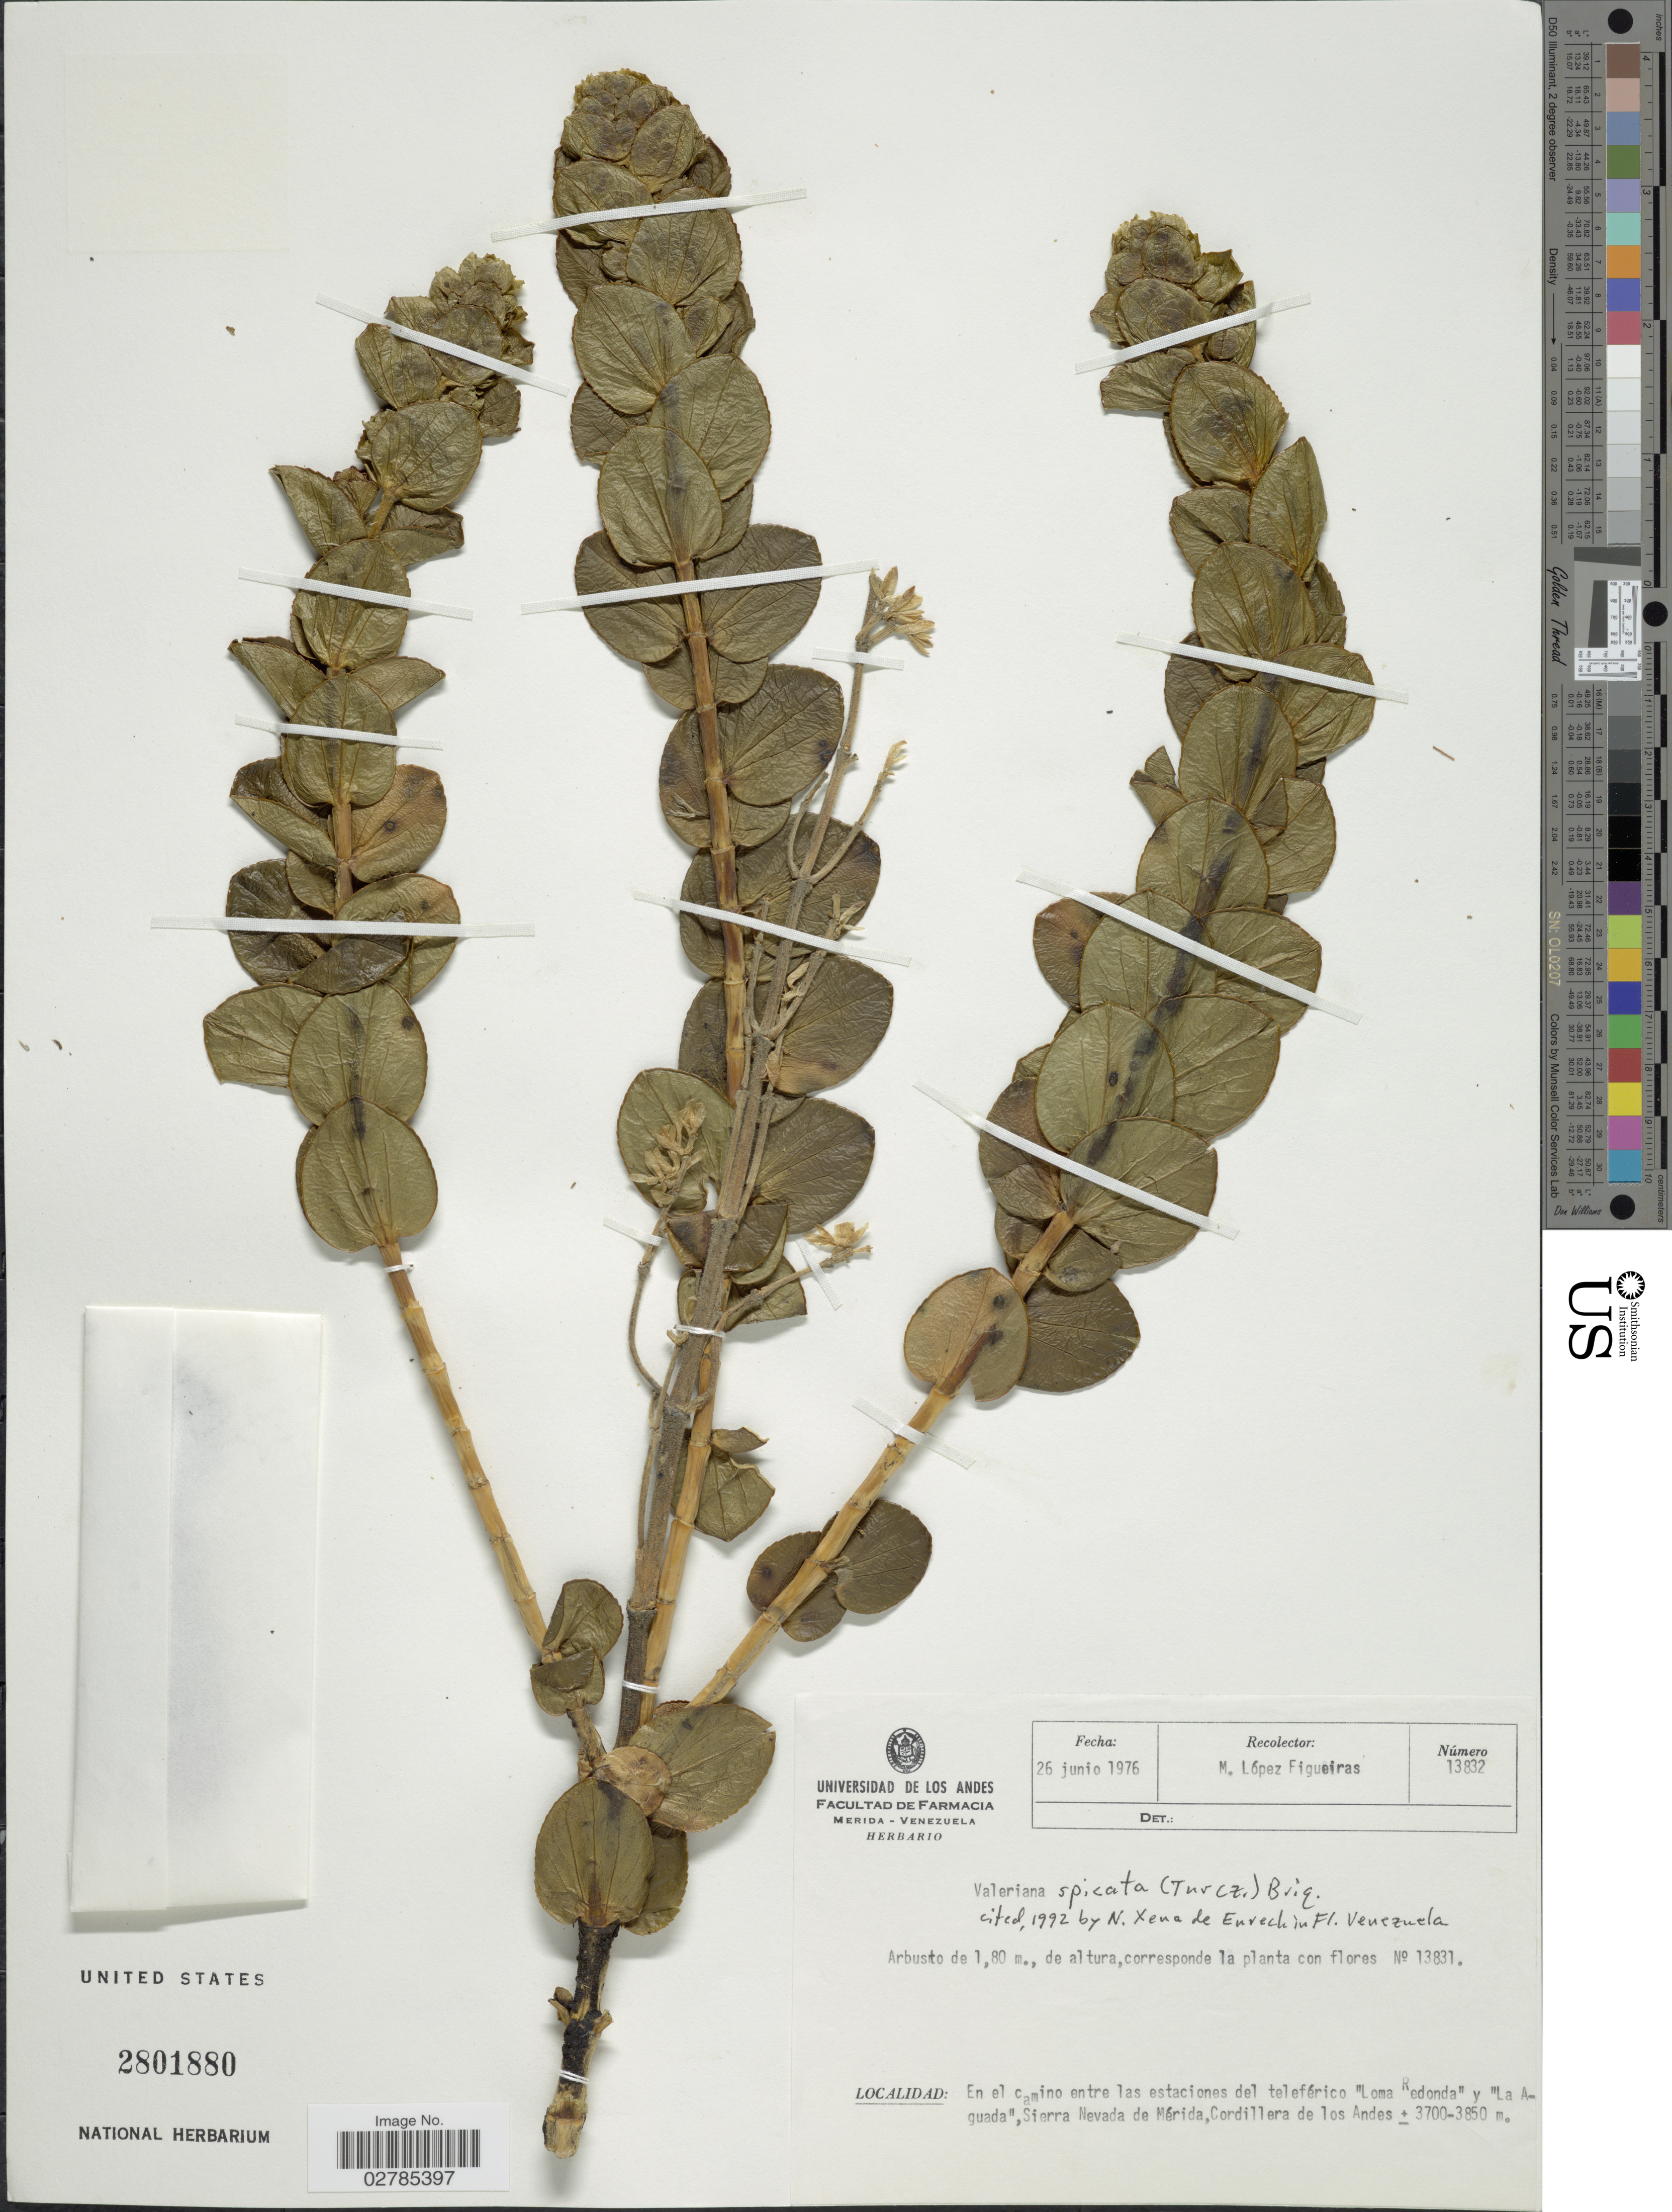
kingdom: Plantae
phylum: Tracheophyta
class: Magnoliopsida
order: Dipsacales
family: Caprifoliaceae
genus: Valeriana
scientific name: Valeriana spicata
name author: Briq.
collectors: M. López Figueiras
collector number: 13832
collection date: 1976-06-26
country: Venezuela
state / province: Mérida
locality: En el camino entre las estaciones del teleférico "Loma Redonda"y "La Aguada", Sierra Nevada de Mérida, Cordillera de los Andes.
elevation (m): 3700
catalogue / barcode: US 2081880